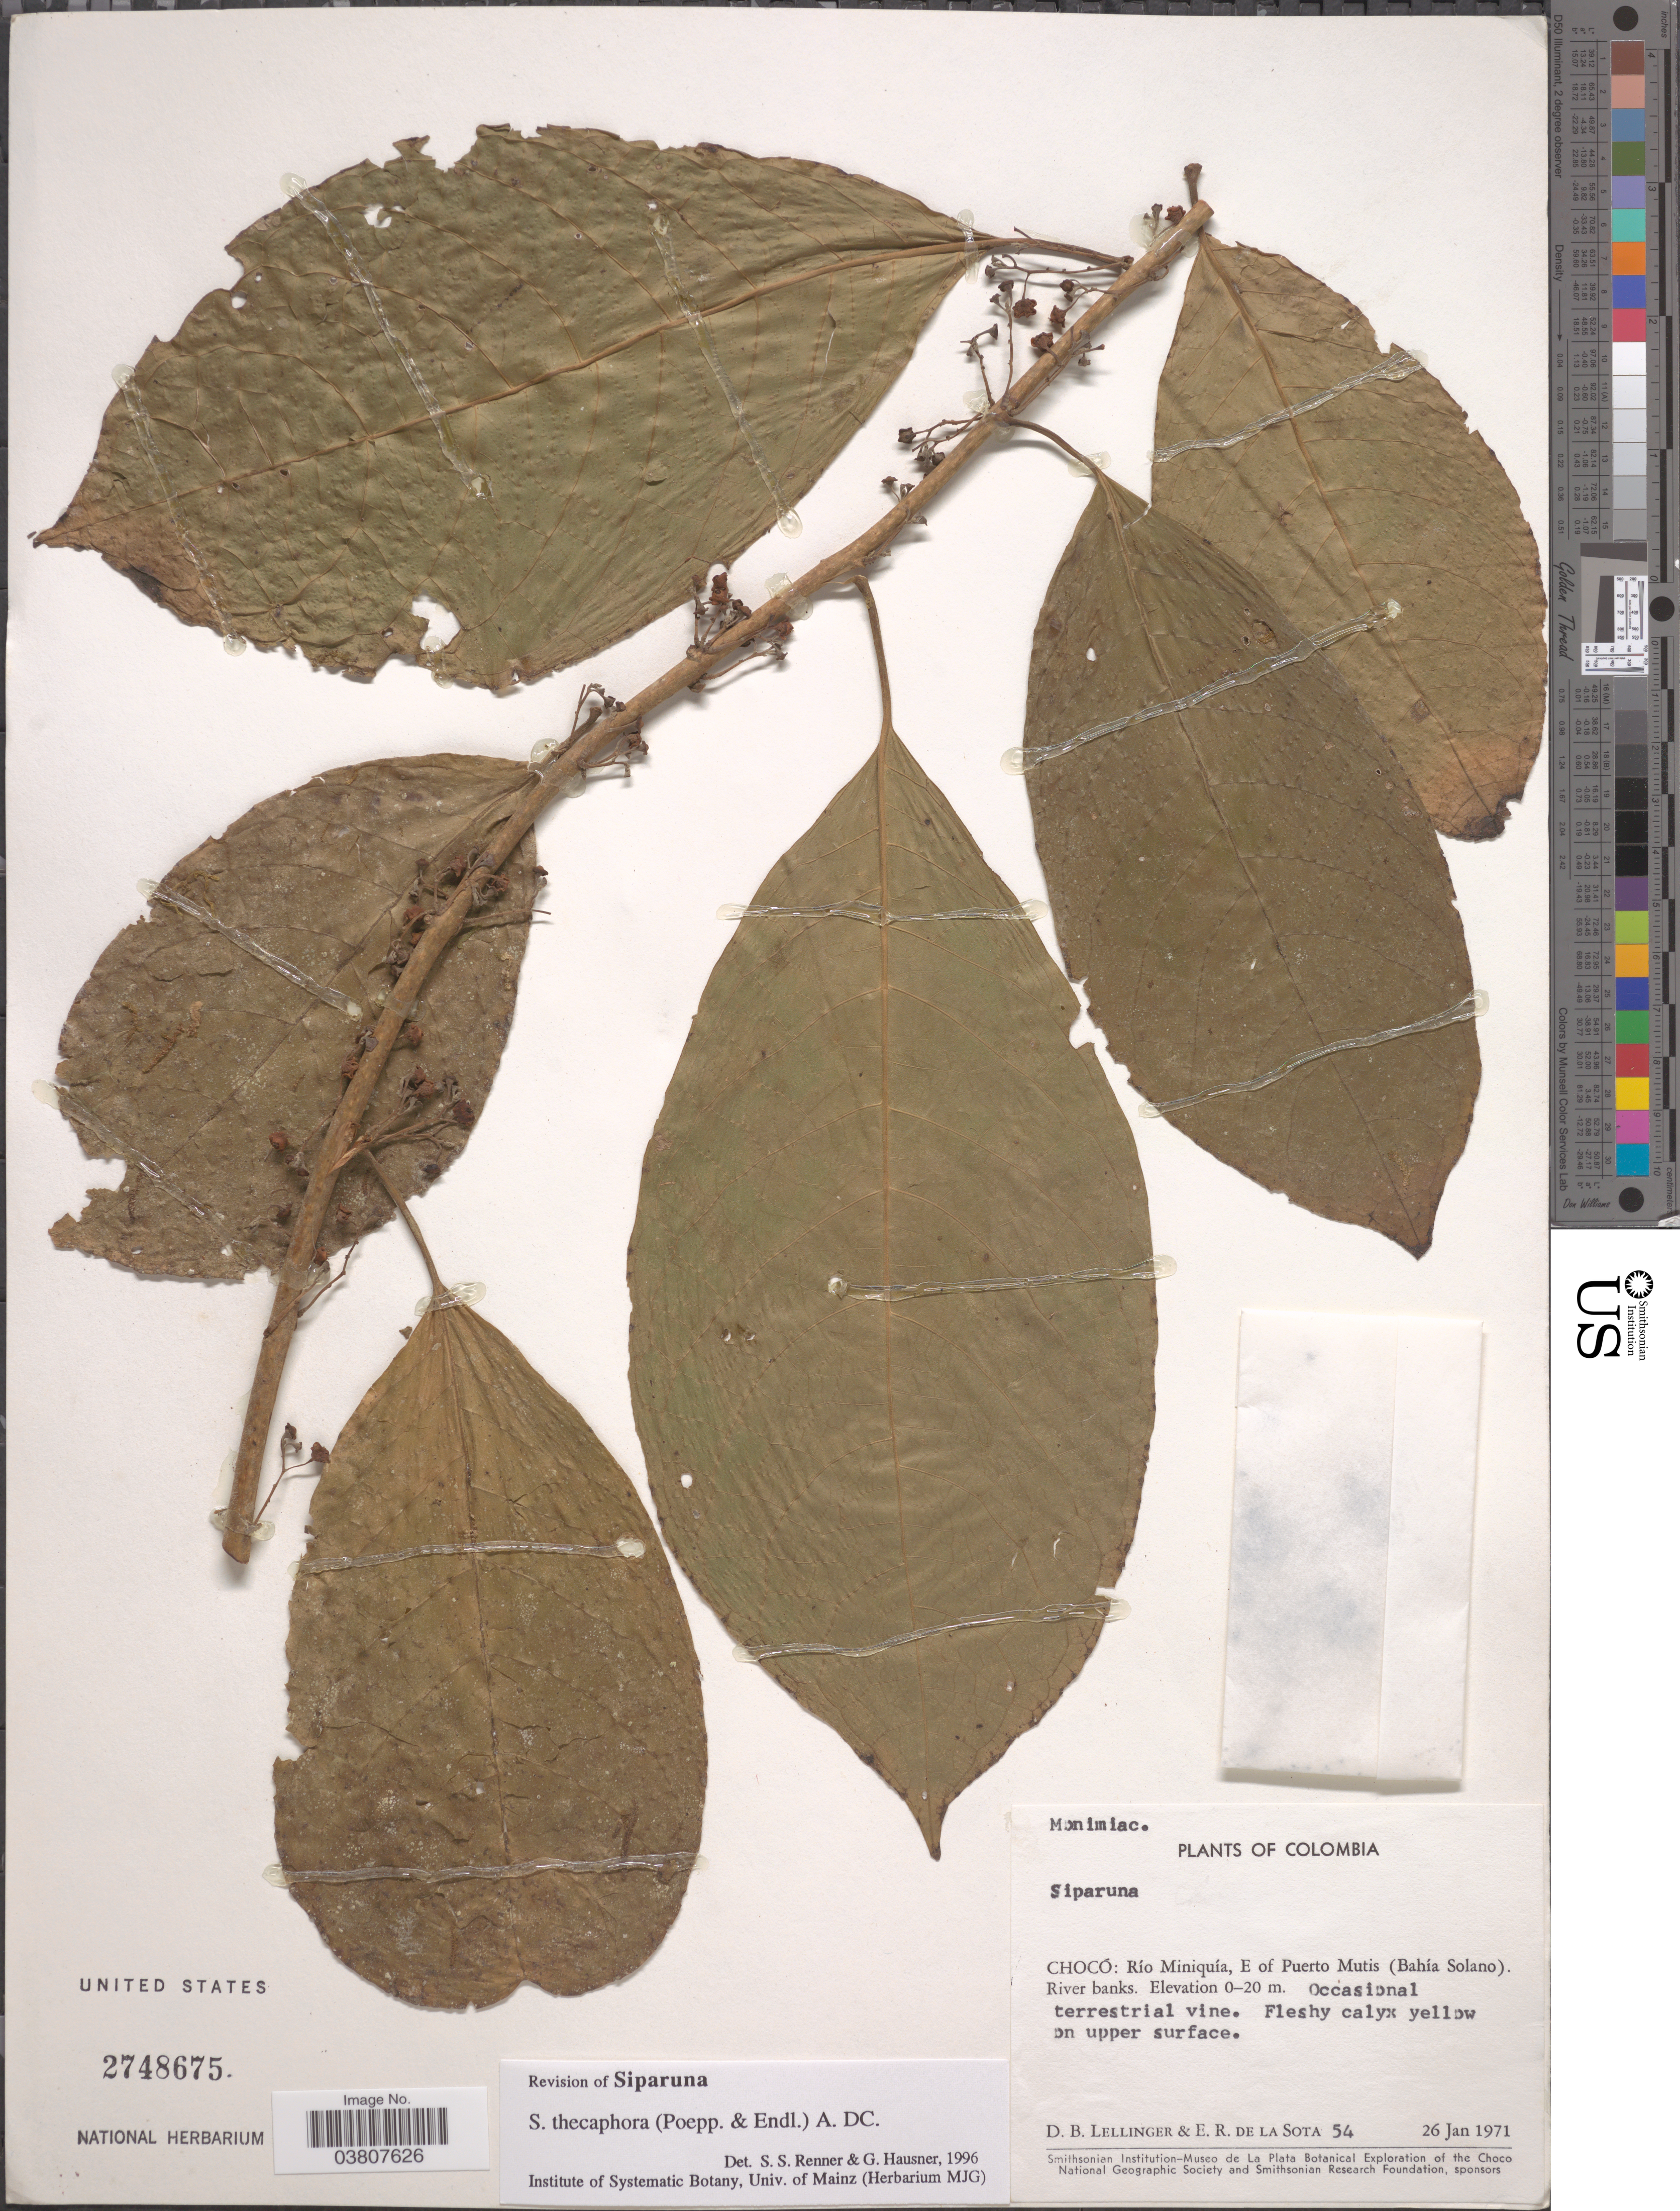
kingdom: Plantae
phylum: Tracheophyta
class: Magnoliopsida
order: Laurales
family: Siparunaceae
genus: Siparuna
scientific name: Siparuna thecaphora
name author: (Poepp. & Endl.) A. DC.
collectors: D. B. Lellinger & E. R. de la Sota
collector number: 54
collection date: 1971-01-26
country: Colombia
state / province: Chocó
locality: Río Miniquía, E of Puerto Mutis (Bahía Solano). River banks. On upper surface.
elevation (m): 0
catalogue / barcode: US 2748675